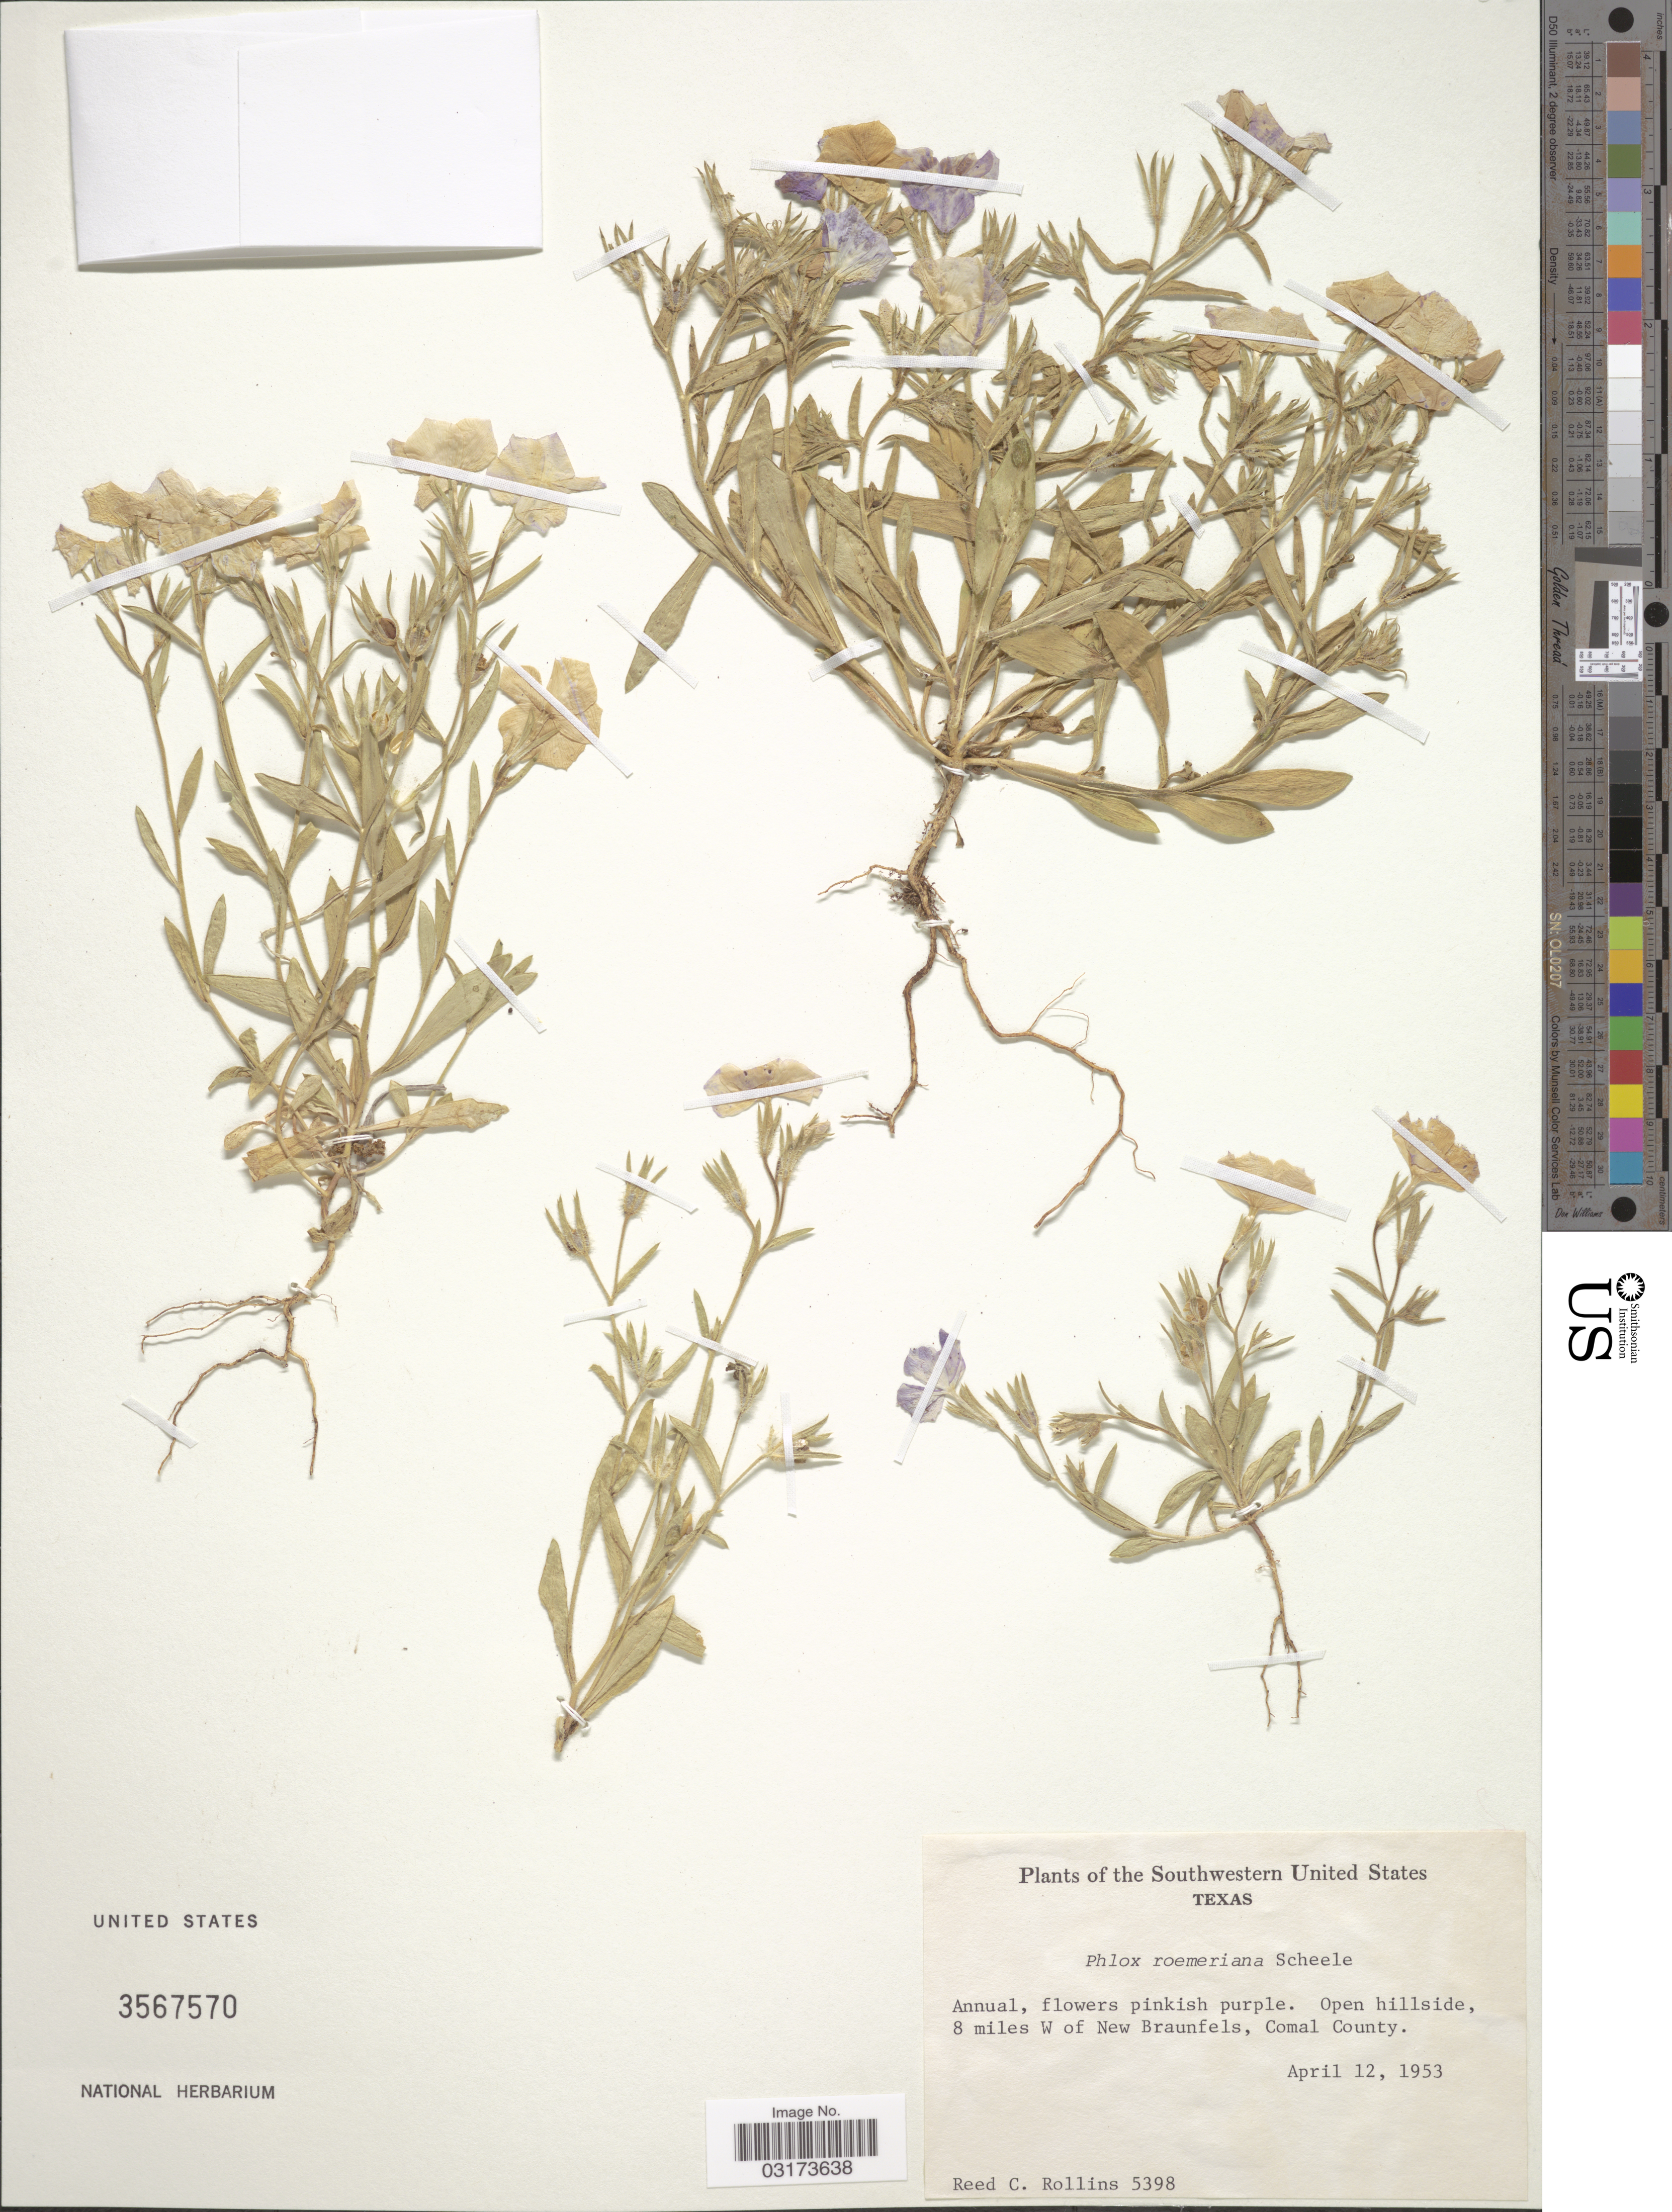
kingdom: Plantae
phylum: Tracheophyta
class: Magnoliopsida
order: Ericales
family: Polemoniaceae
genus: Phlox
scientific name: Phlox roemeriana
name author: Scheele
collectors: R. C. Rollins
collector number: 5398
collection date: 1953-04-12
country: United States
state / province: Texas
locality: Southwestern United States. 8 miles W of New Braunfels, Comal County.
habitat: open hillside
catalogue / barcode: US 3567570